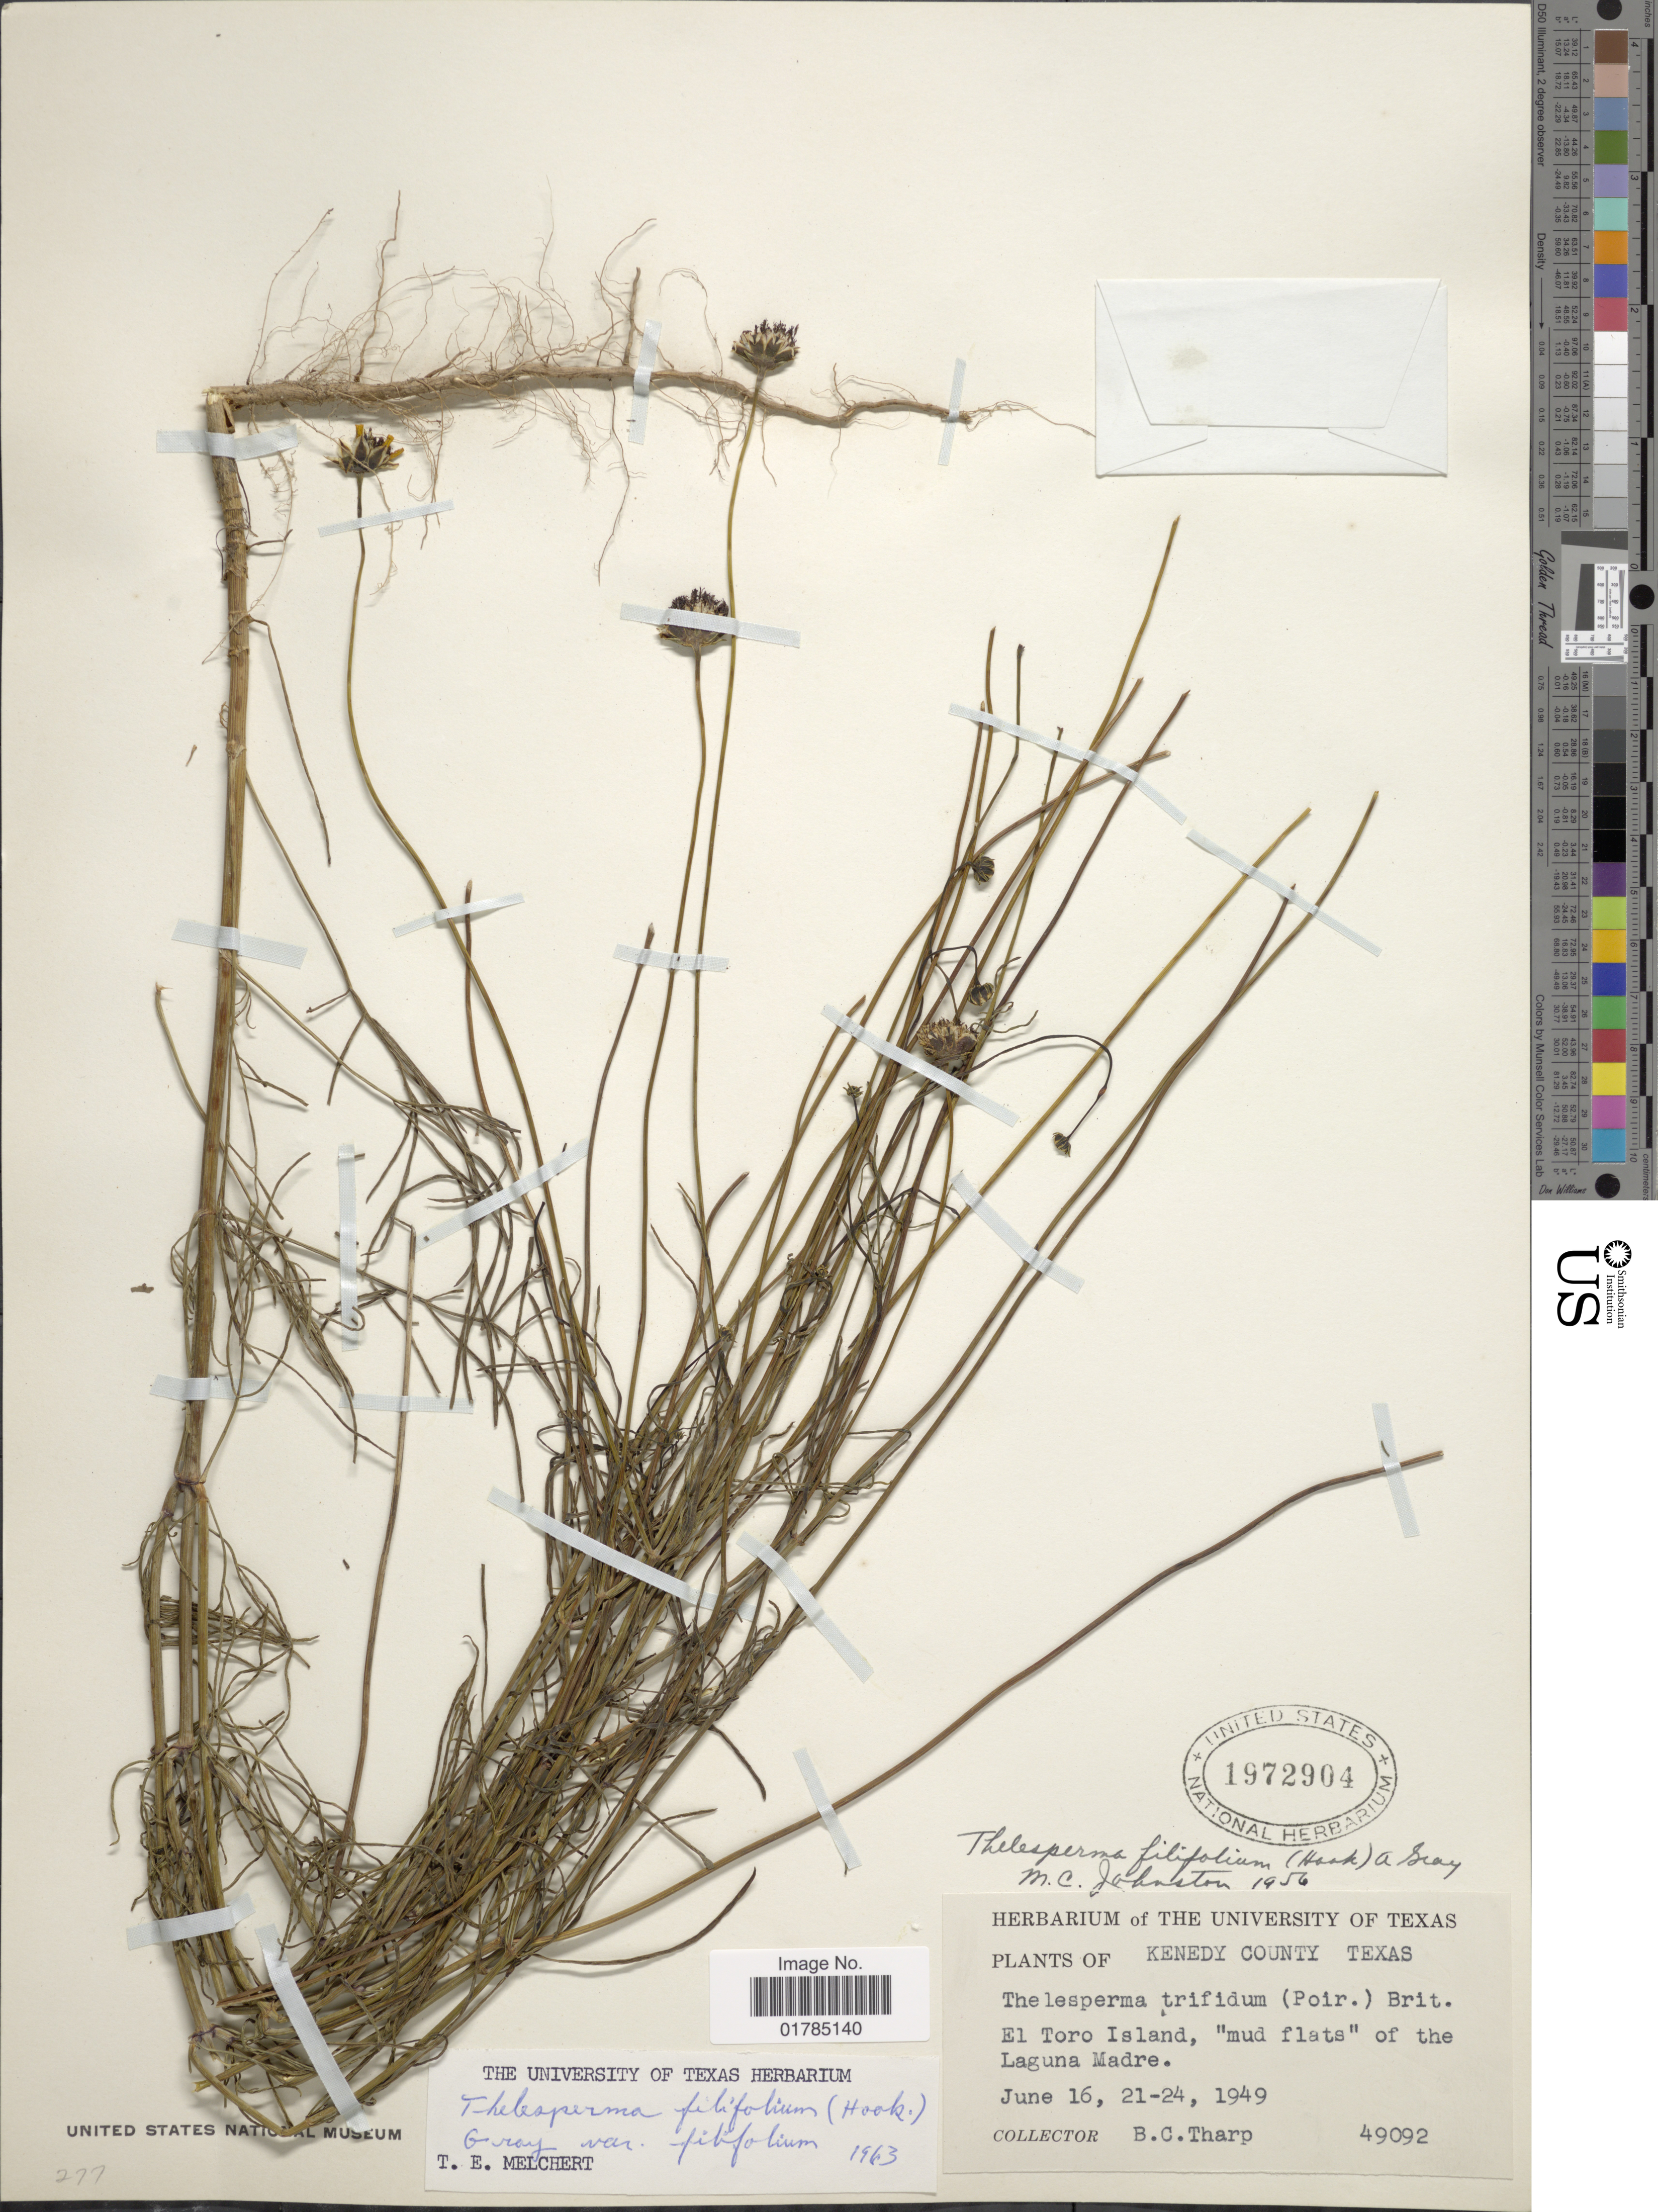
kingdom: Plantae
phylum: Tracheophyta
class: Magnoliopsida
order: Asterales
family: Asteraceae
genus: Thelesperma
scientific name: Thelesperma filifolium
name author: (Hook.) A. Gray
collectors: B. C. Tharp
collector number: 49092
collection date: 1949-06-16/1949-06-24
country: United States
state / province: Texas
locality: Kenedy County. El Toro Island, "mud flats"of the Laguna Madre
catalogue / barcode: US 1972904